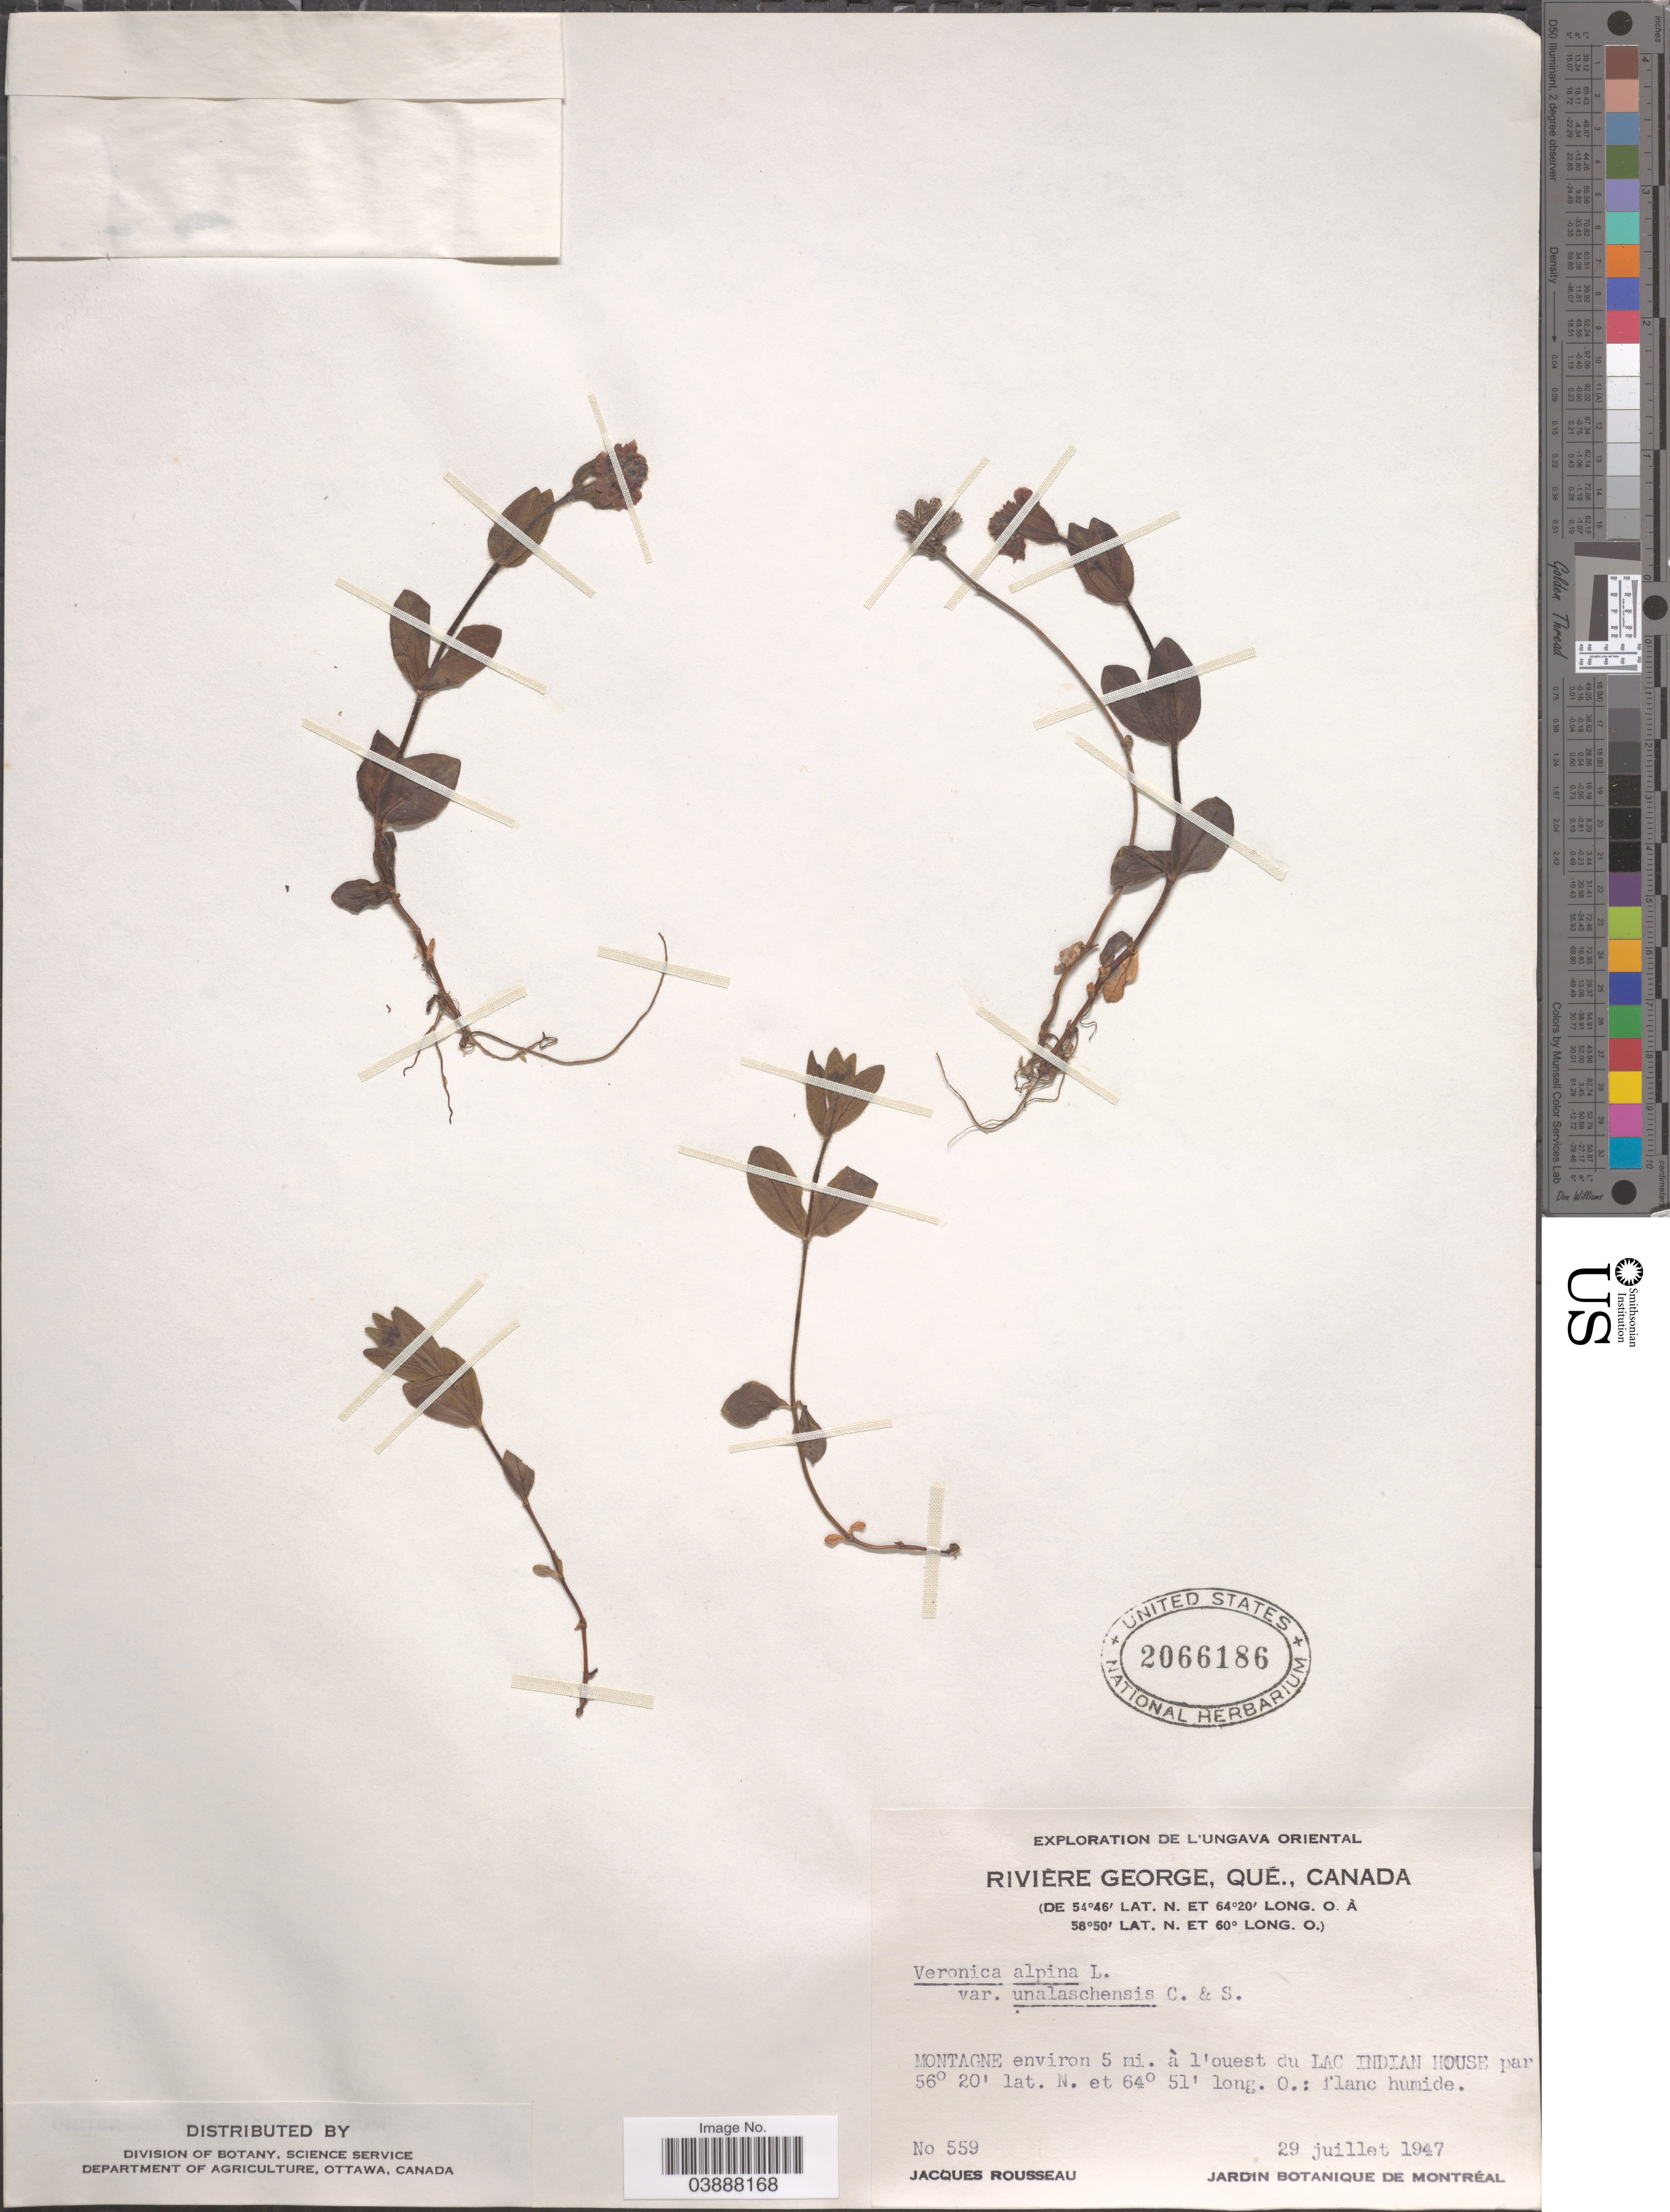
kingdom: Plantae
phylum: Tracheophyta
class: Magnoliopsida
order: Lamiales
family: Plantaginaceae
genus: Veronica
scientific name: Veronica wormskjoldii subsp. wormskjoldii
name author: Roem. & Schult.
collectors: J. Rousseau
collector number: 559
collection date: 1947-07-29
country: Canada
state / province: Quebec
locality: L' Ungava Oriental. Rivière George, Montagne environ 5 mi. à l'ouest du Lac Indian House.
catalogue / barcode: US 2066186